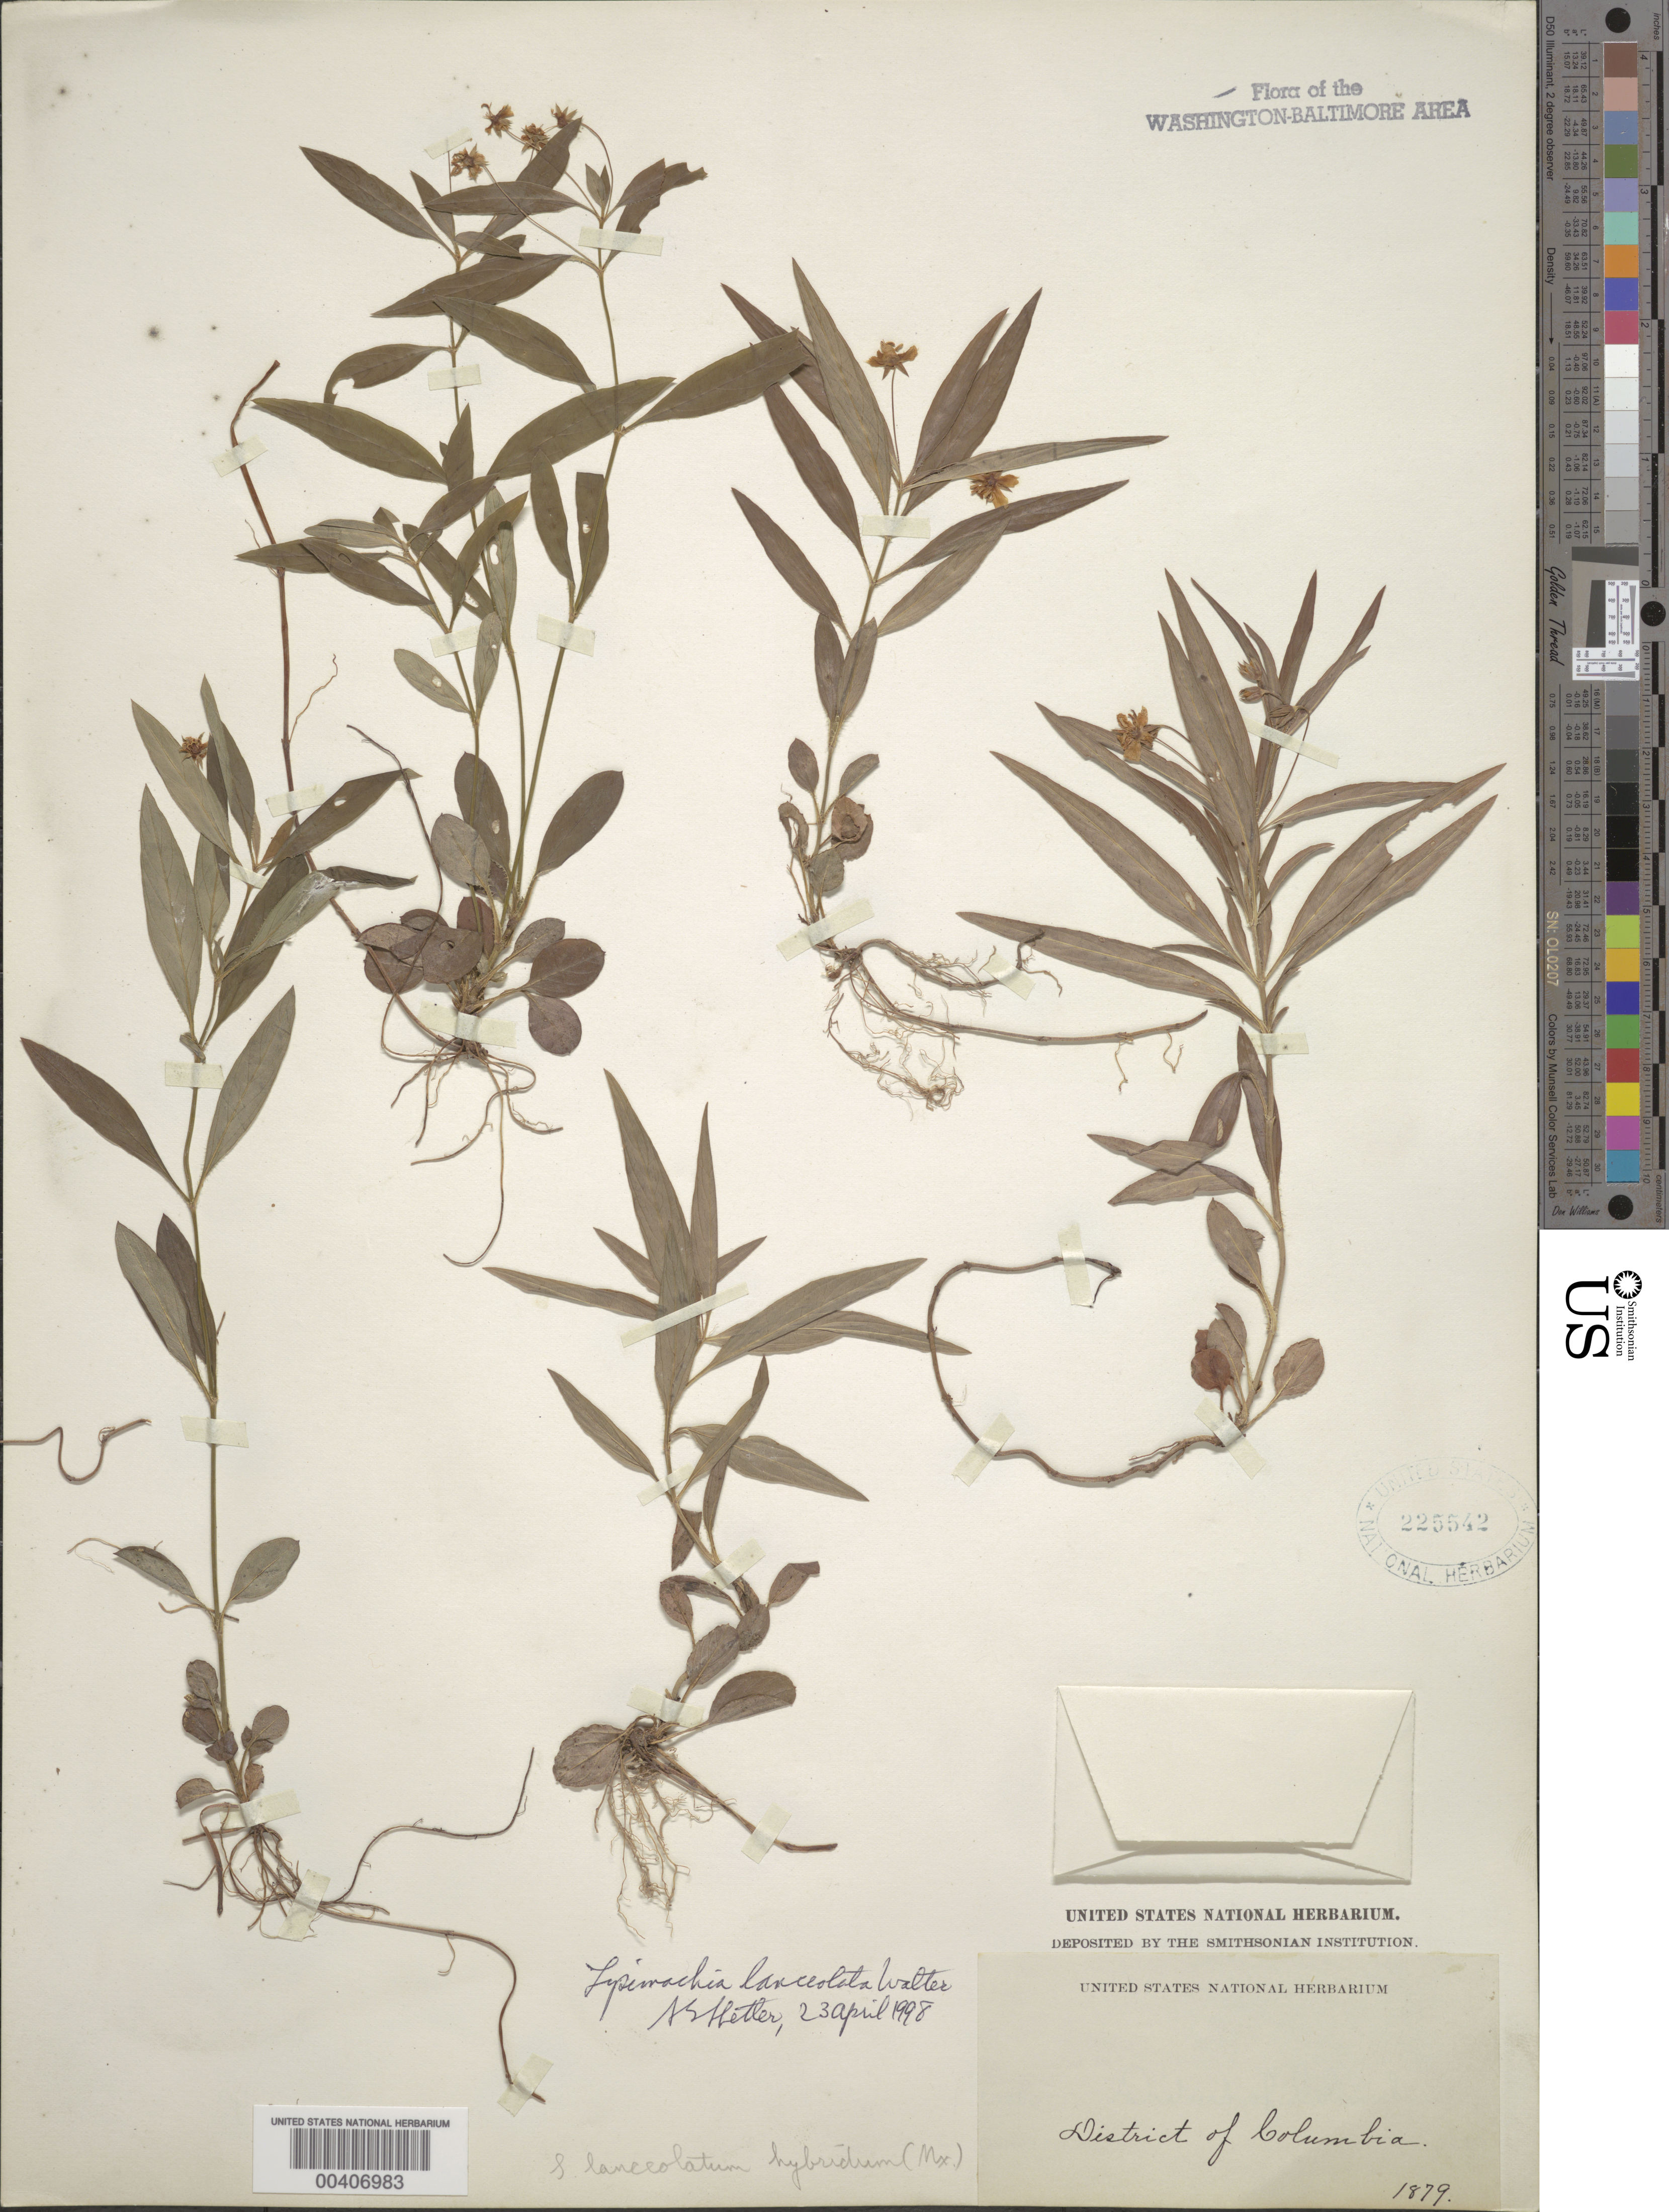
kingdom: Plantae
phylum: Tracheophyta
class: Magnoliopsida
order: Ericales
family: Primulaceae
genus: Lysimachia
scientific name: Lysimachia lanceolata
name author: Walter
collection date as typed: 1879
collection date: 1879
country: United States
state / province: District of Columbia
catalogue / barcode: US 225542